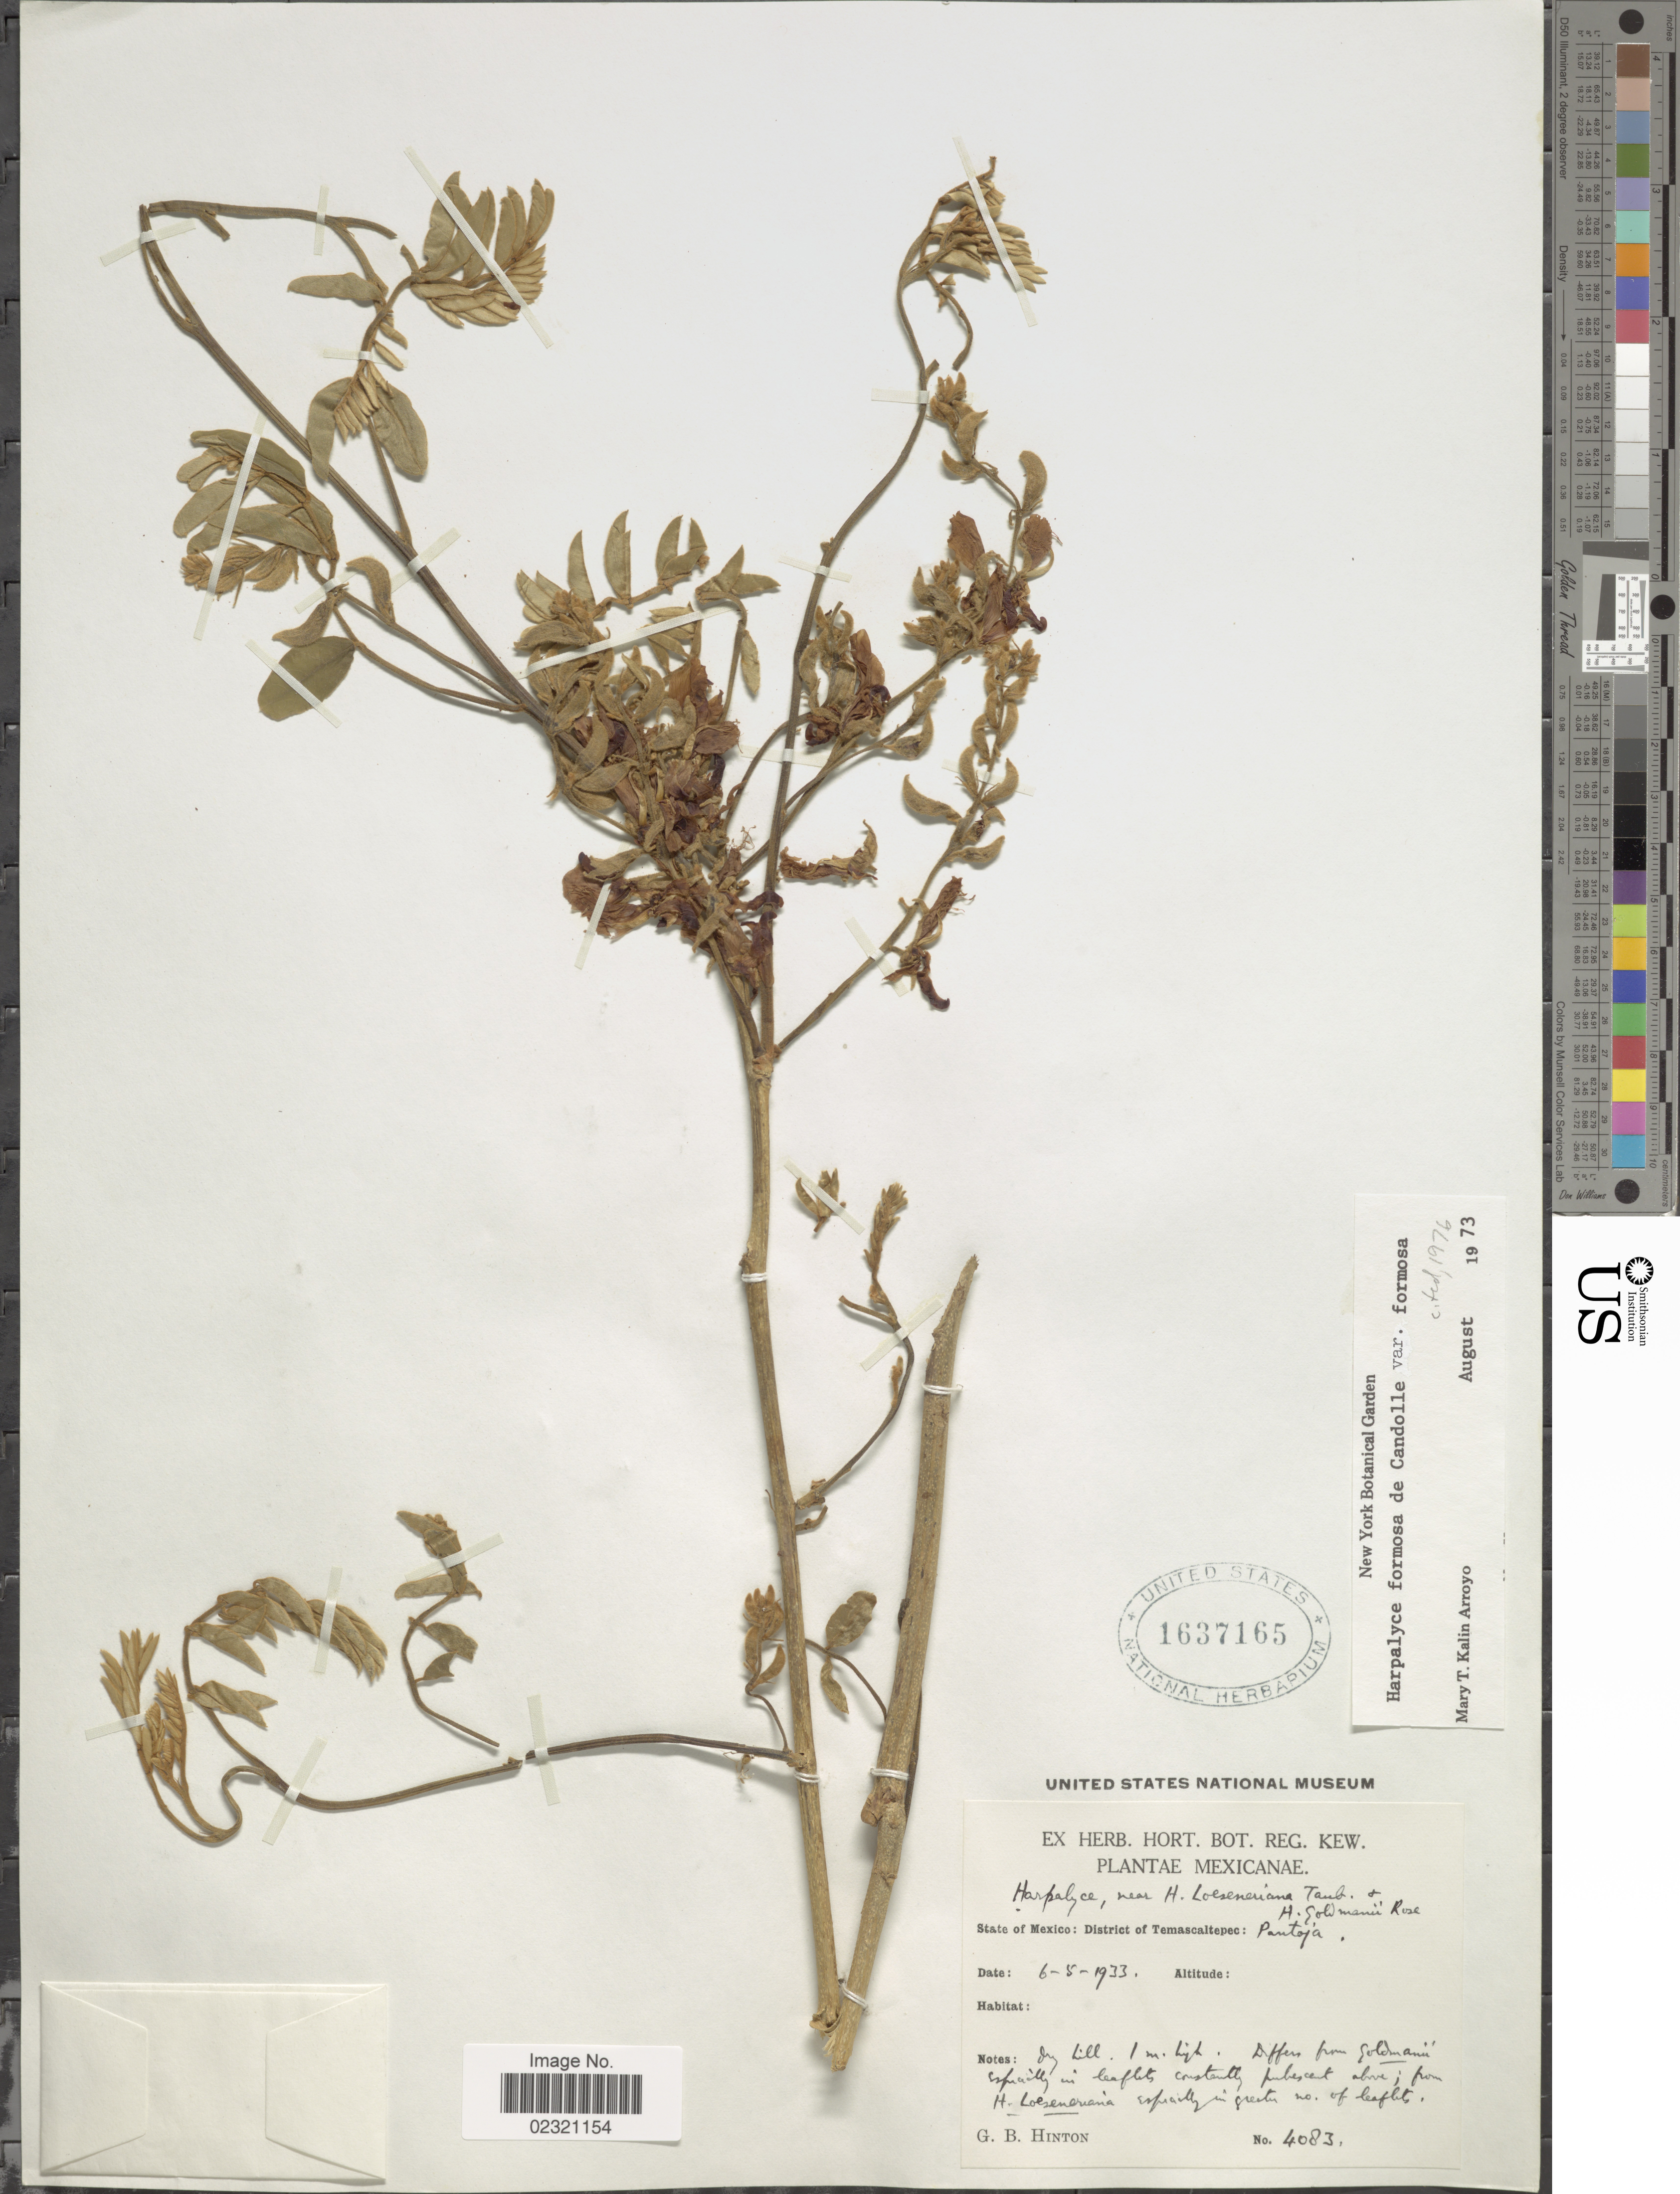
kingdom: Plantae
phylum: Tracheophyta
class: Magnoliopsida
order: Fabales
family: Fabaceae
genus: Harpalyce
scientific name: Harpalyce formosa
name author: DC.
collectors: G. B. Hinton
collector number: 4083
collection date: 1933-05-06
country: Mexico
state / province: México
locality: District of Temascaltepec, Pentoya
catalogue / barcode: US 1637165